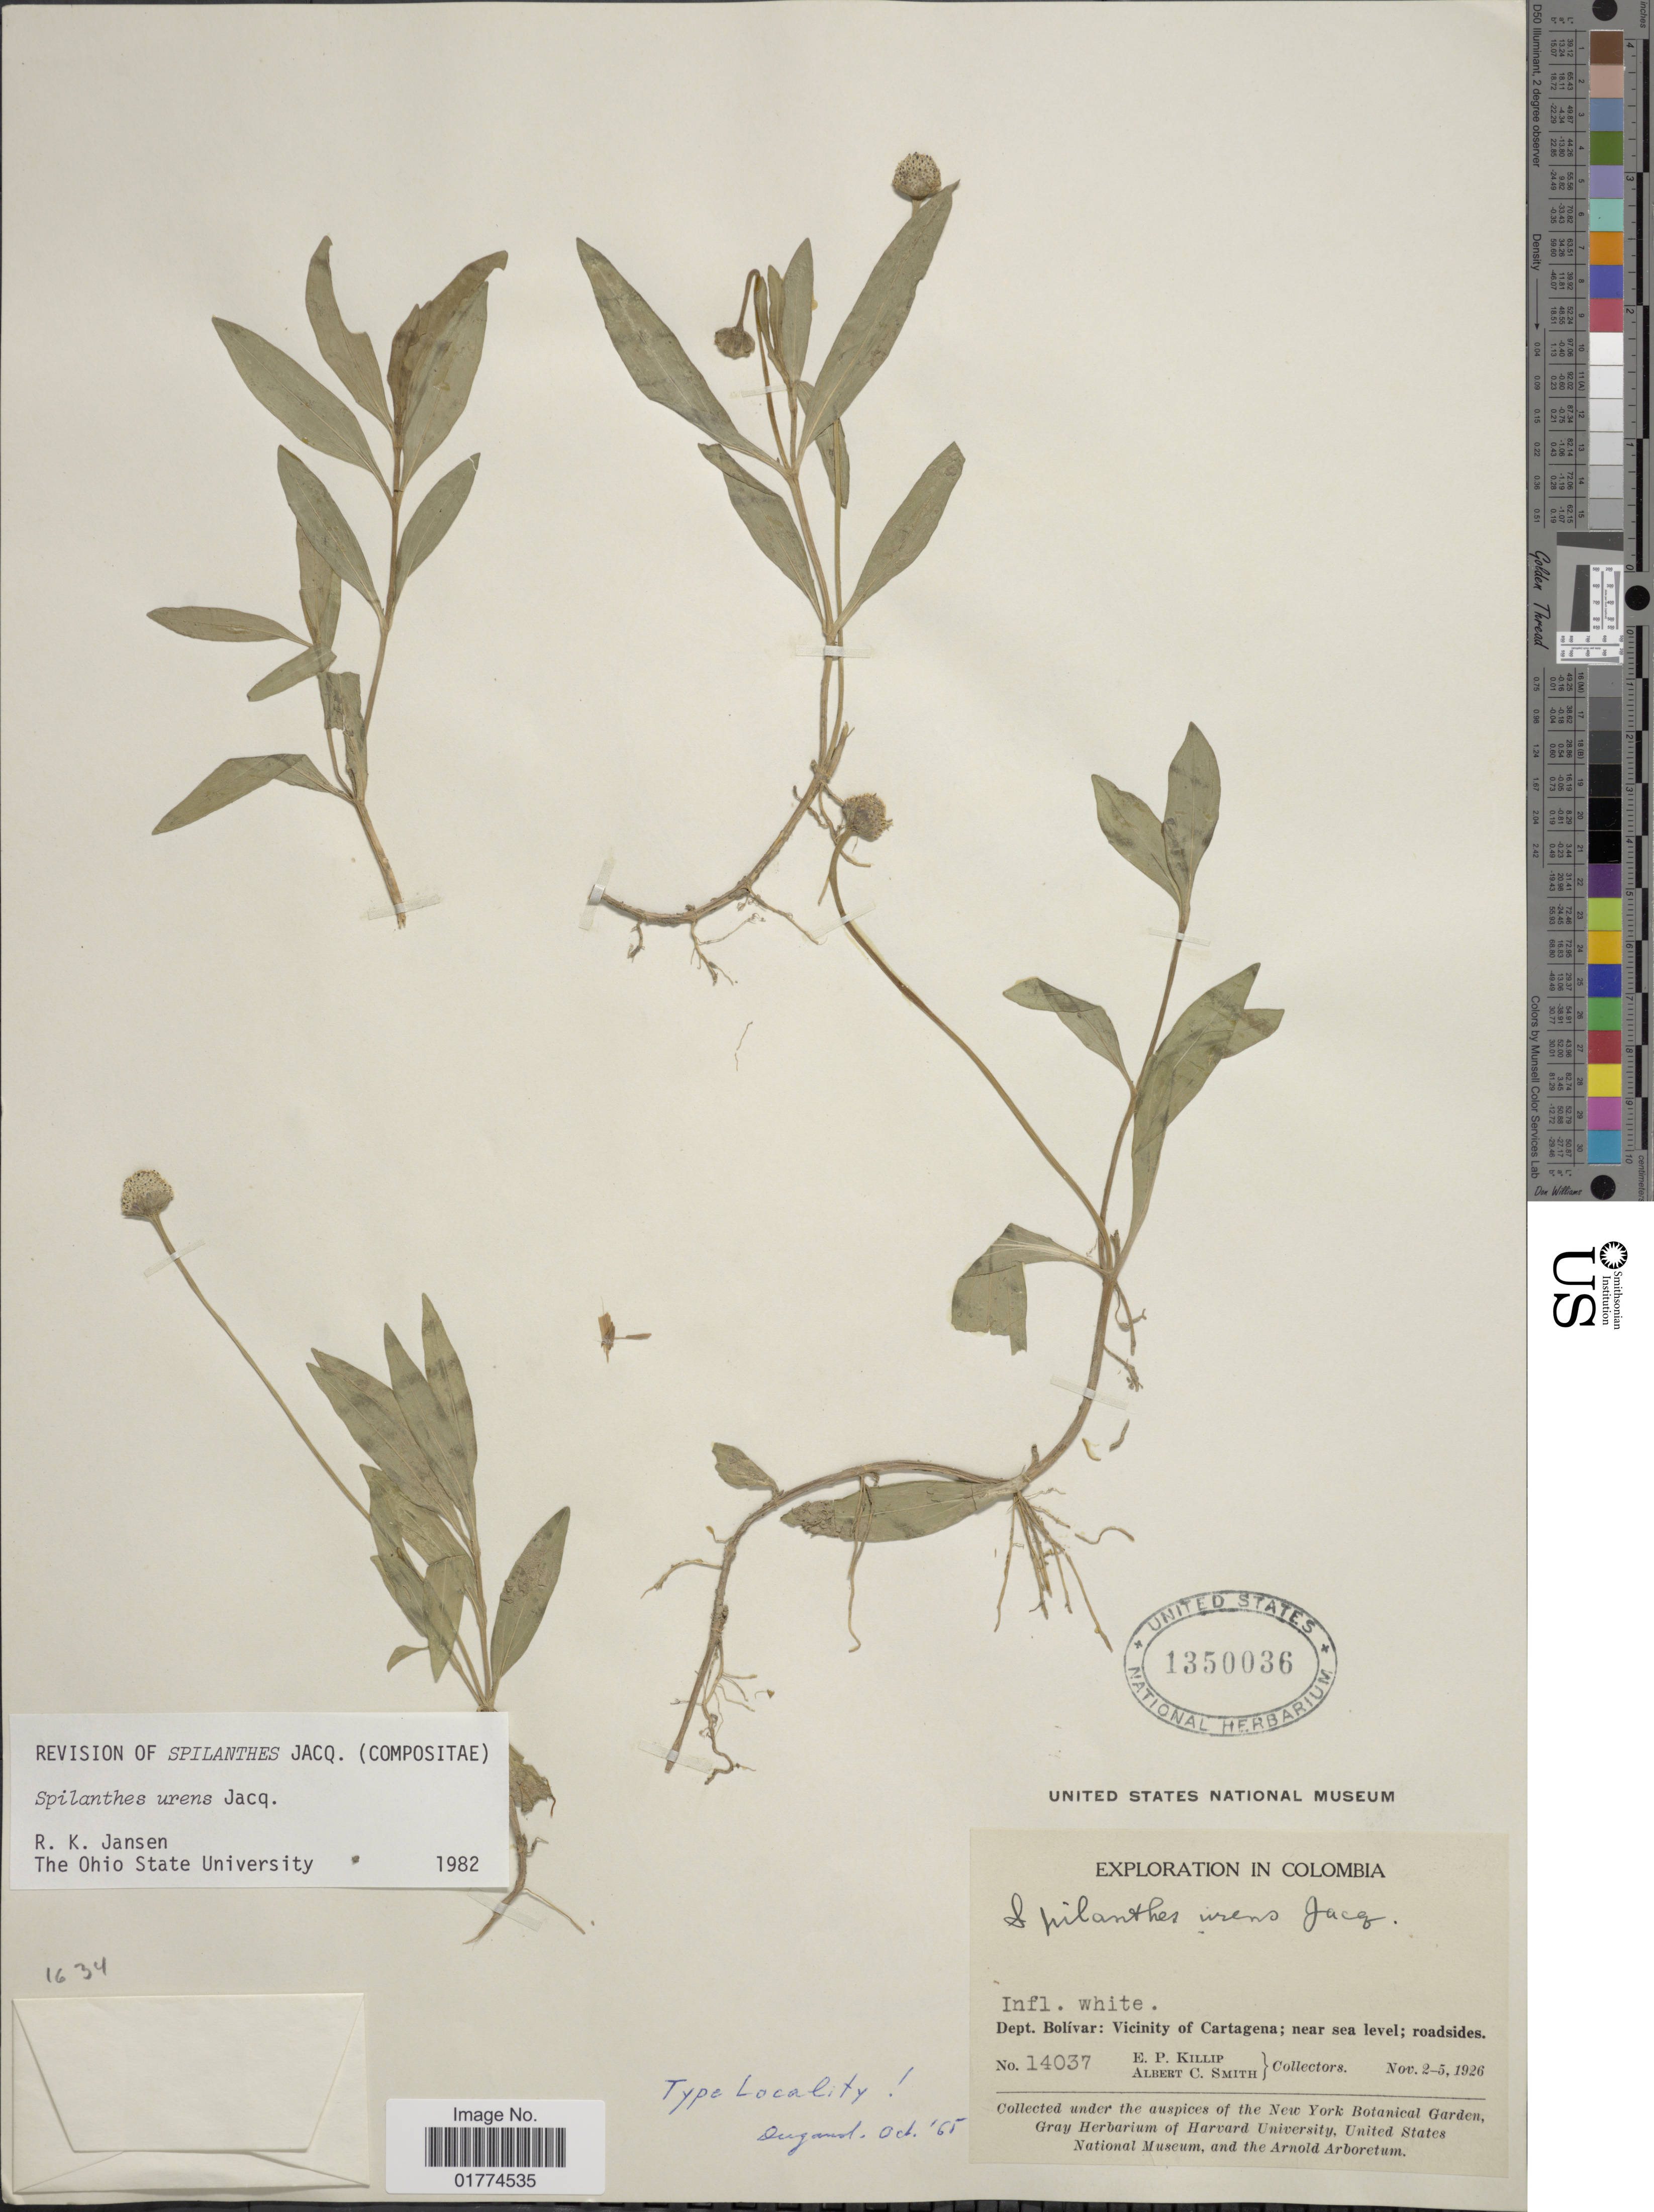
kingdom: Plantae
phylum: Tracheophyta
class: Magnoliopsida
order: Asterales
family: Asteraceae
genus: Spilanthes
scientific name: Spilanthes urens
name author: Jacq.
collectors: E. P. Killip & A. C. Smith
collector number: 14037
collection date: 1926-11-02/1926-11-05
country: Colombia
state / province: Bolívar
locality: Vicinity of Cartagena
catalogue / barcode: US 1350036